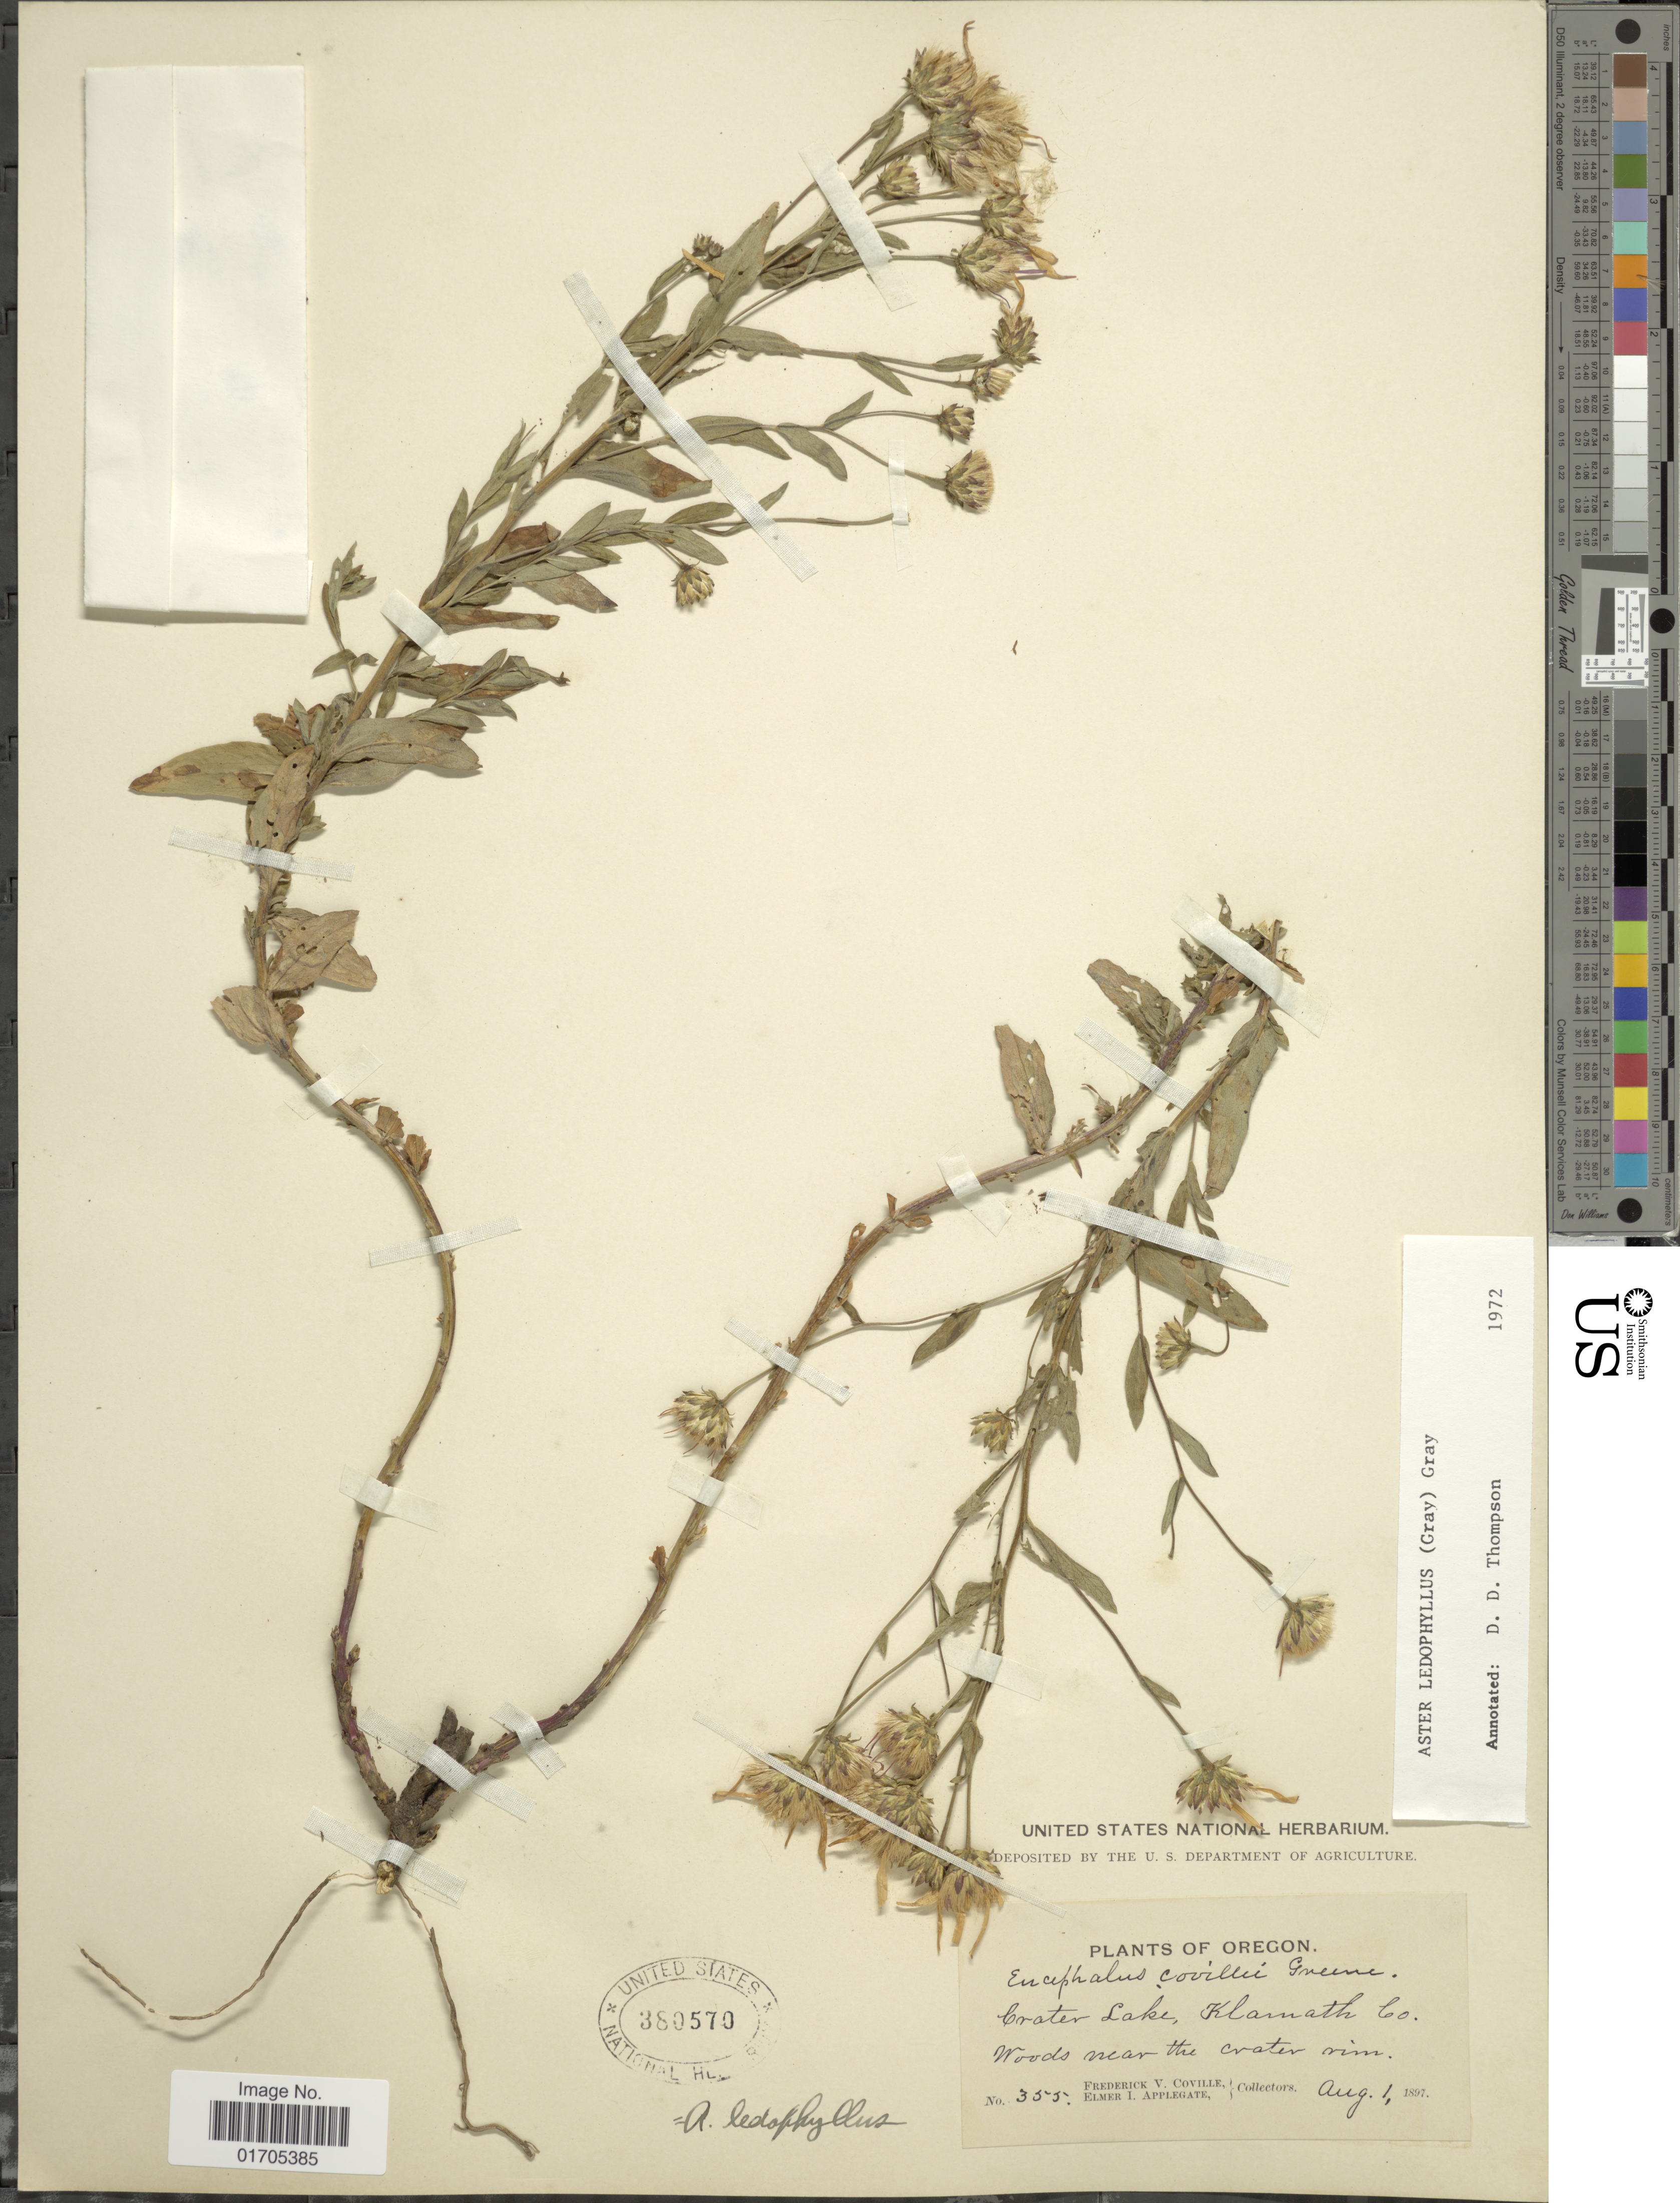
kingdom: Plantae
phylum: Tracheophyta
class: Magnoliopsida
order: Asterales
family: Asteraceae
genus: Eucephalus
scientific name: Eucephalus ledophyllus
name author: (A. Gray) Greene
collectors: F. V. Coville & E. I. Applegate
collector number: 355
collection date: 1897-08-01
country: United States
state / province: Oregon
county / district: Klamath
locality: Crater Lake, Klamath Co. Woods near the crater rim.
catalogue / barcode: US 380570